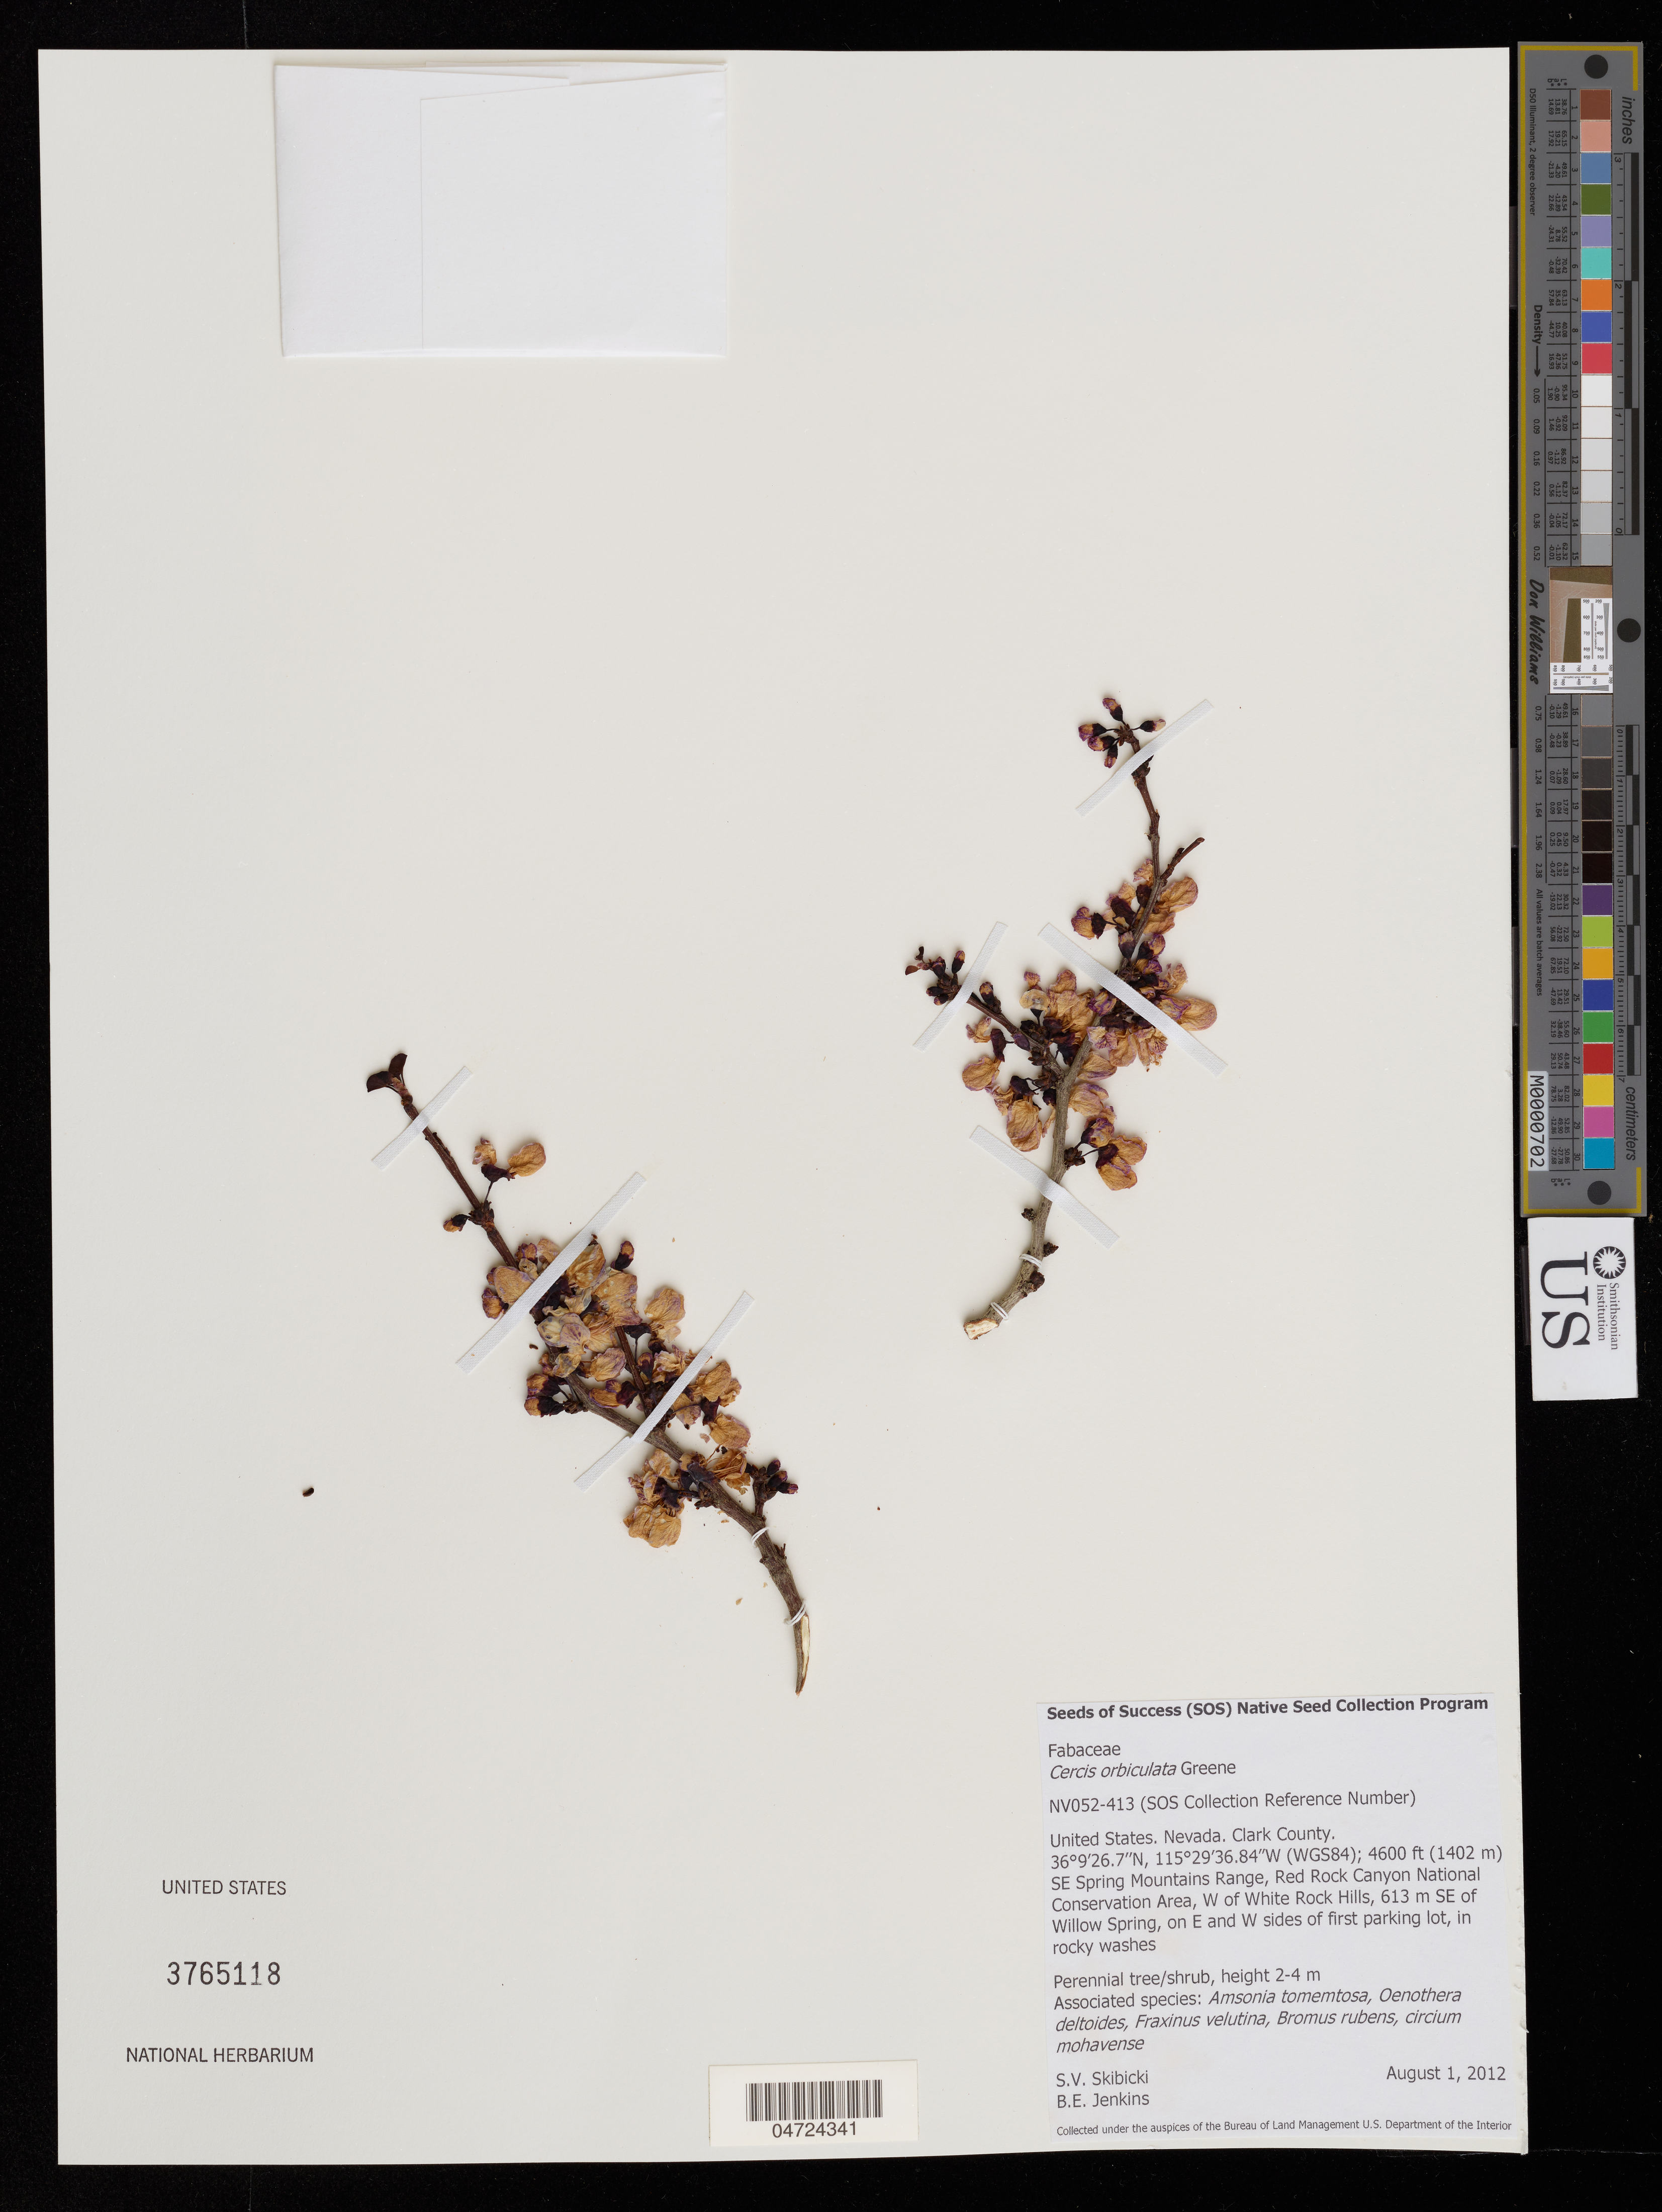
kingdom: Plantae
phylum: Tracheophyta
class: Magnoliopsida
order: Fabales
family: Fabaceae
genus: Cercis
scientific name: Cercis orbiculata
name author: Greene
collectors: S. Skibicki & B. Jenkins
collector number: NV052-413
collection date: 2012-08-01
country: United States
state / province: Nevada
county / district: Clark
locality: Clark County. SE Spring Mountains Range, Red Rock Canyon National Conservation Area, W of White Rock Hills, 613 m SE of Willow Spring, on E and W sides of first parking lot, in rocky washes.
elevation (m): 1402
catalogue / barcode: US 3765118